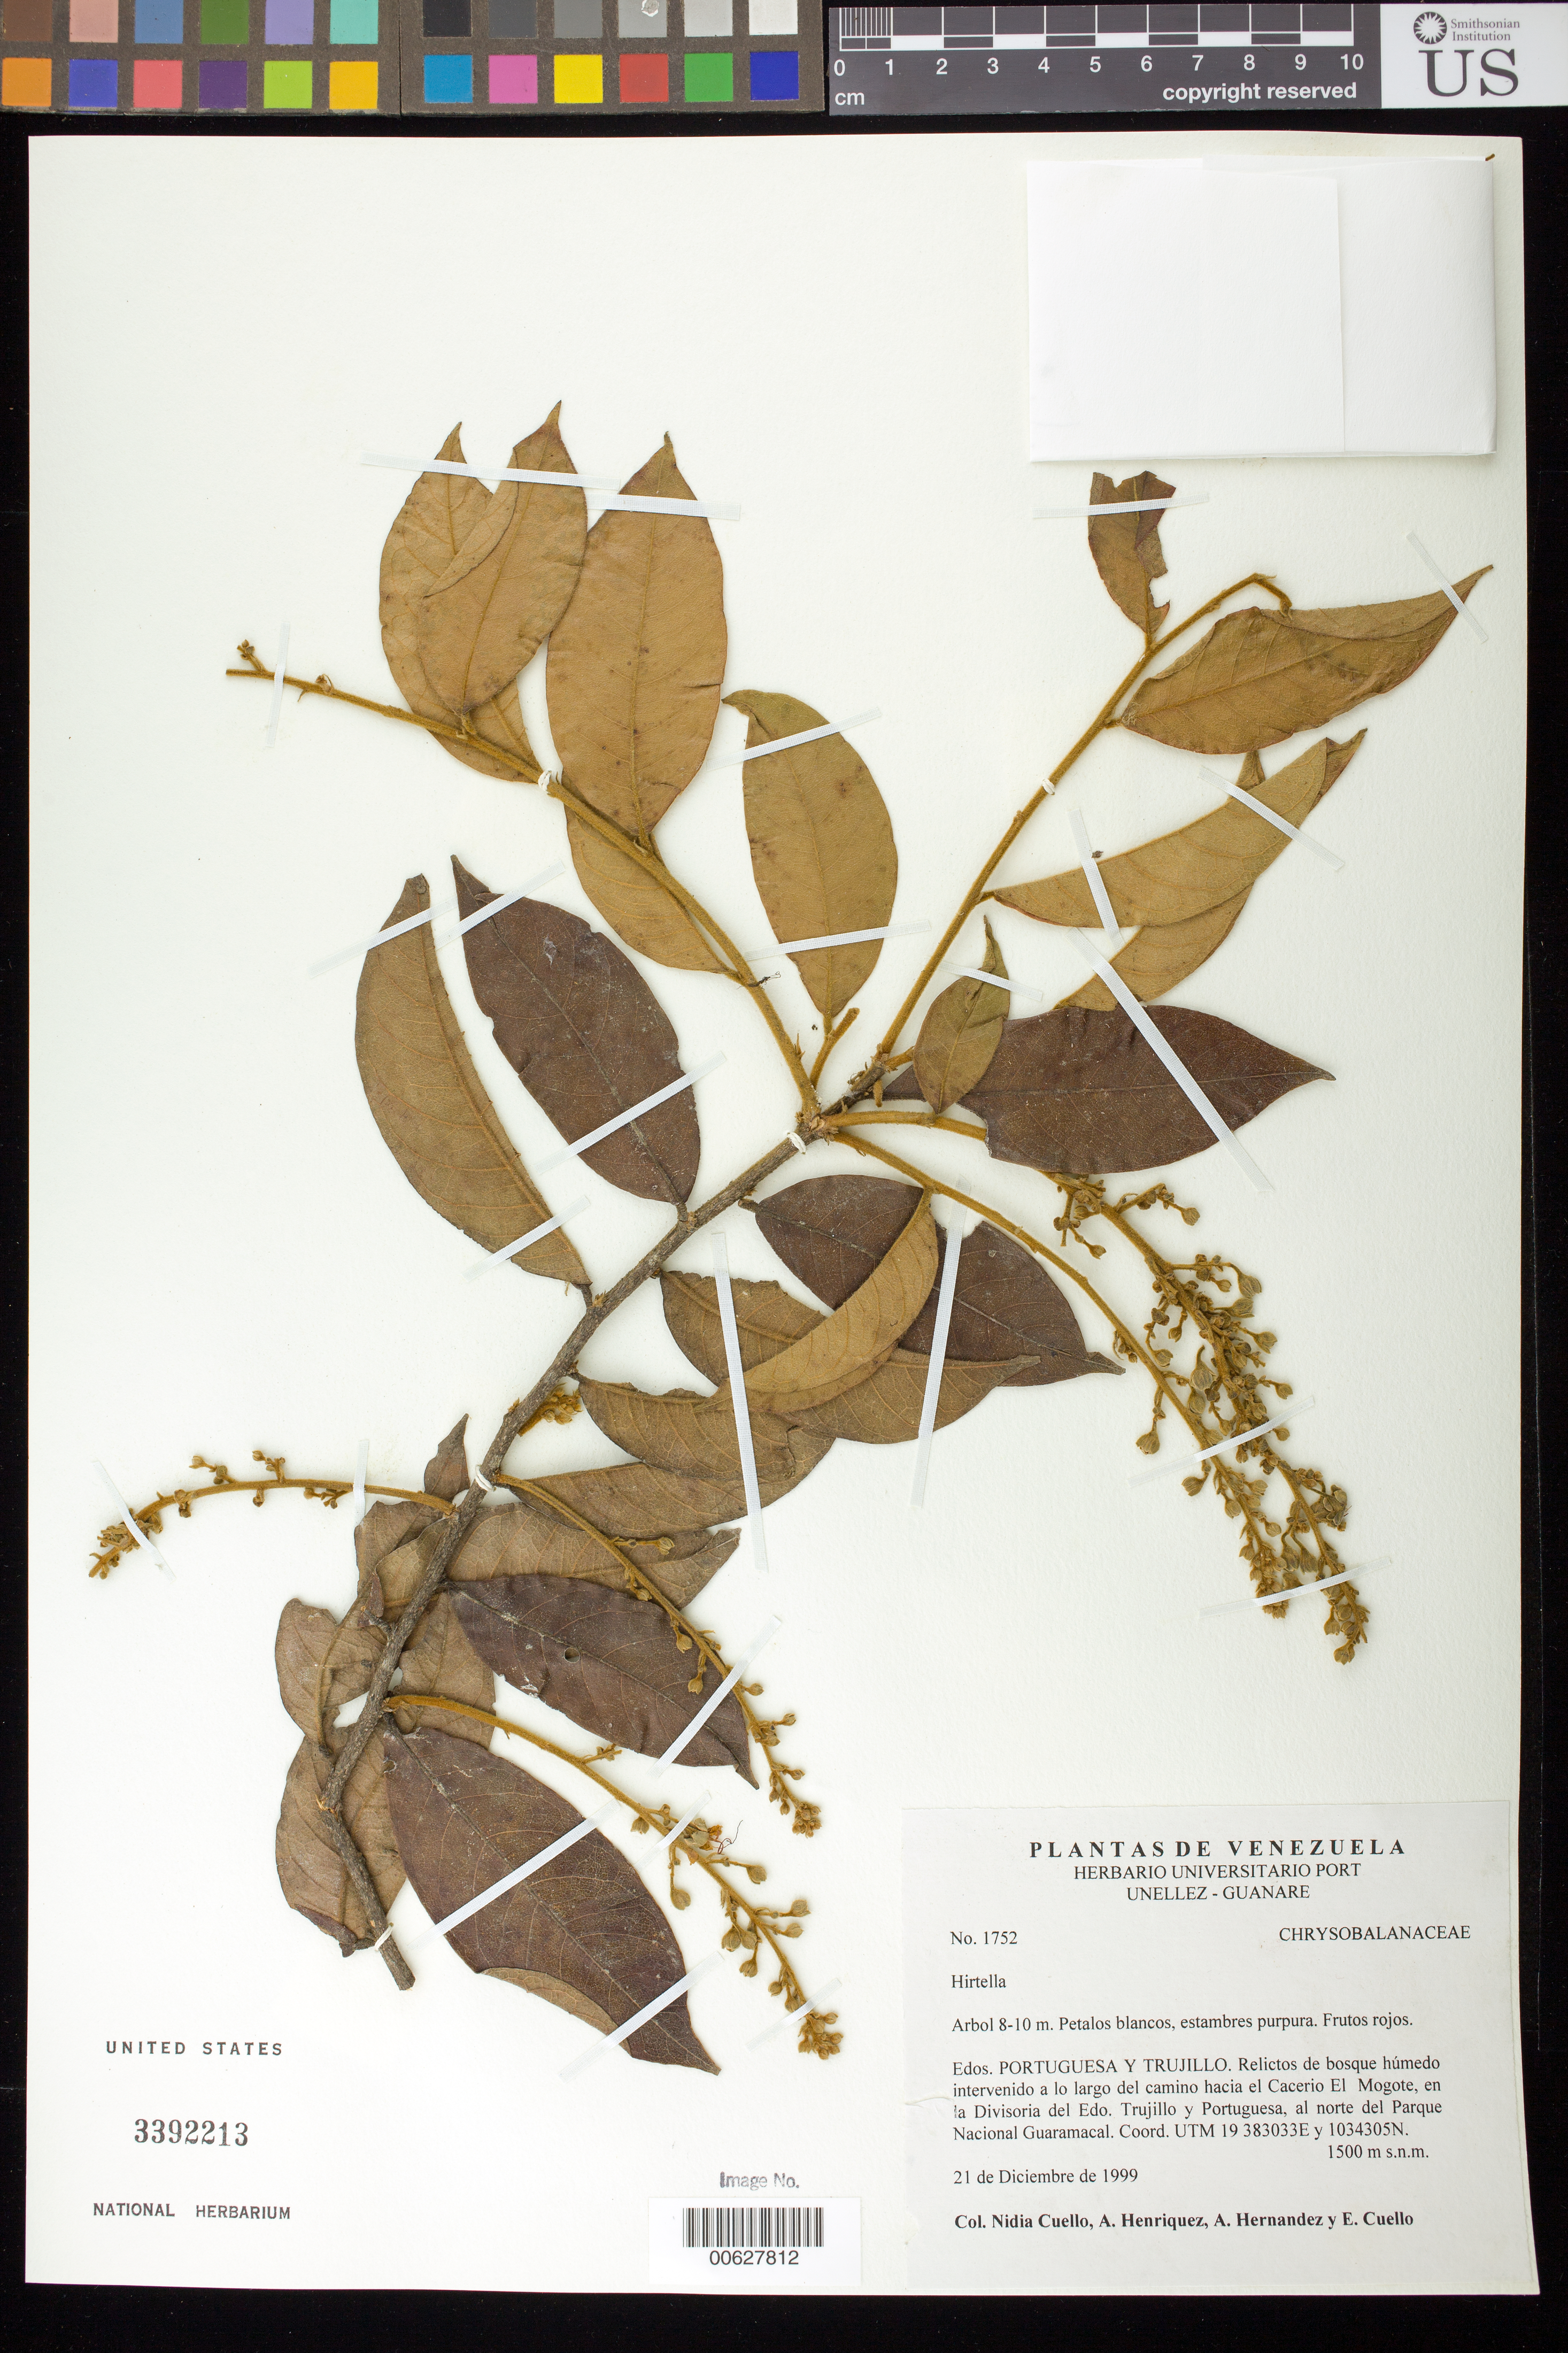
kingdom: Plantae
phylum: Tracheophyta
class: Magnoliopsida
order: Malpighiales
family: Chrysobalanaceae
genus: Hirtella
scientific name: Hirtella americana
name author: L.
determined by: Prance, G. T.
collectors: N. L. Cuello, A. Henriquez, A. Hernandez & E. Cuello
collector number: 1752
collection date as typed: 21 Dec 1999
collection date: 1999-12-21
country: Venezuela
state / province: Portuguesa / Trujillo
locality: Largo del camino hacia el Cacerio El Mogote, en la Divisoria del Edo. Trujillo y Portuguesa. N Parque Nacional Guaramacal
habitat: Relictos de bosque húmedo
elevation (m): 1500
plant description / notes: K, PORT, US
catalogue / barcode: US 3392213